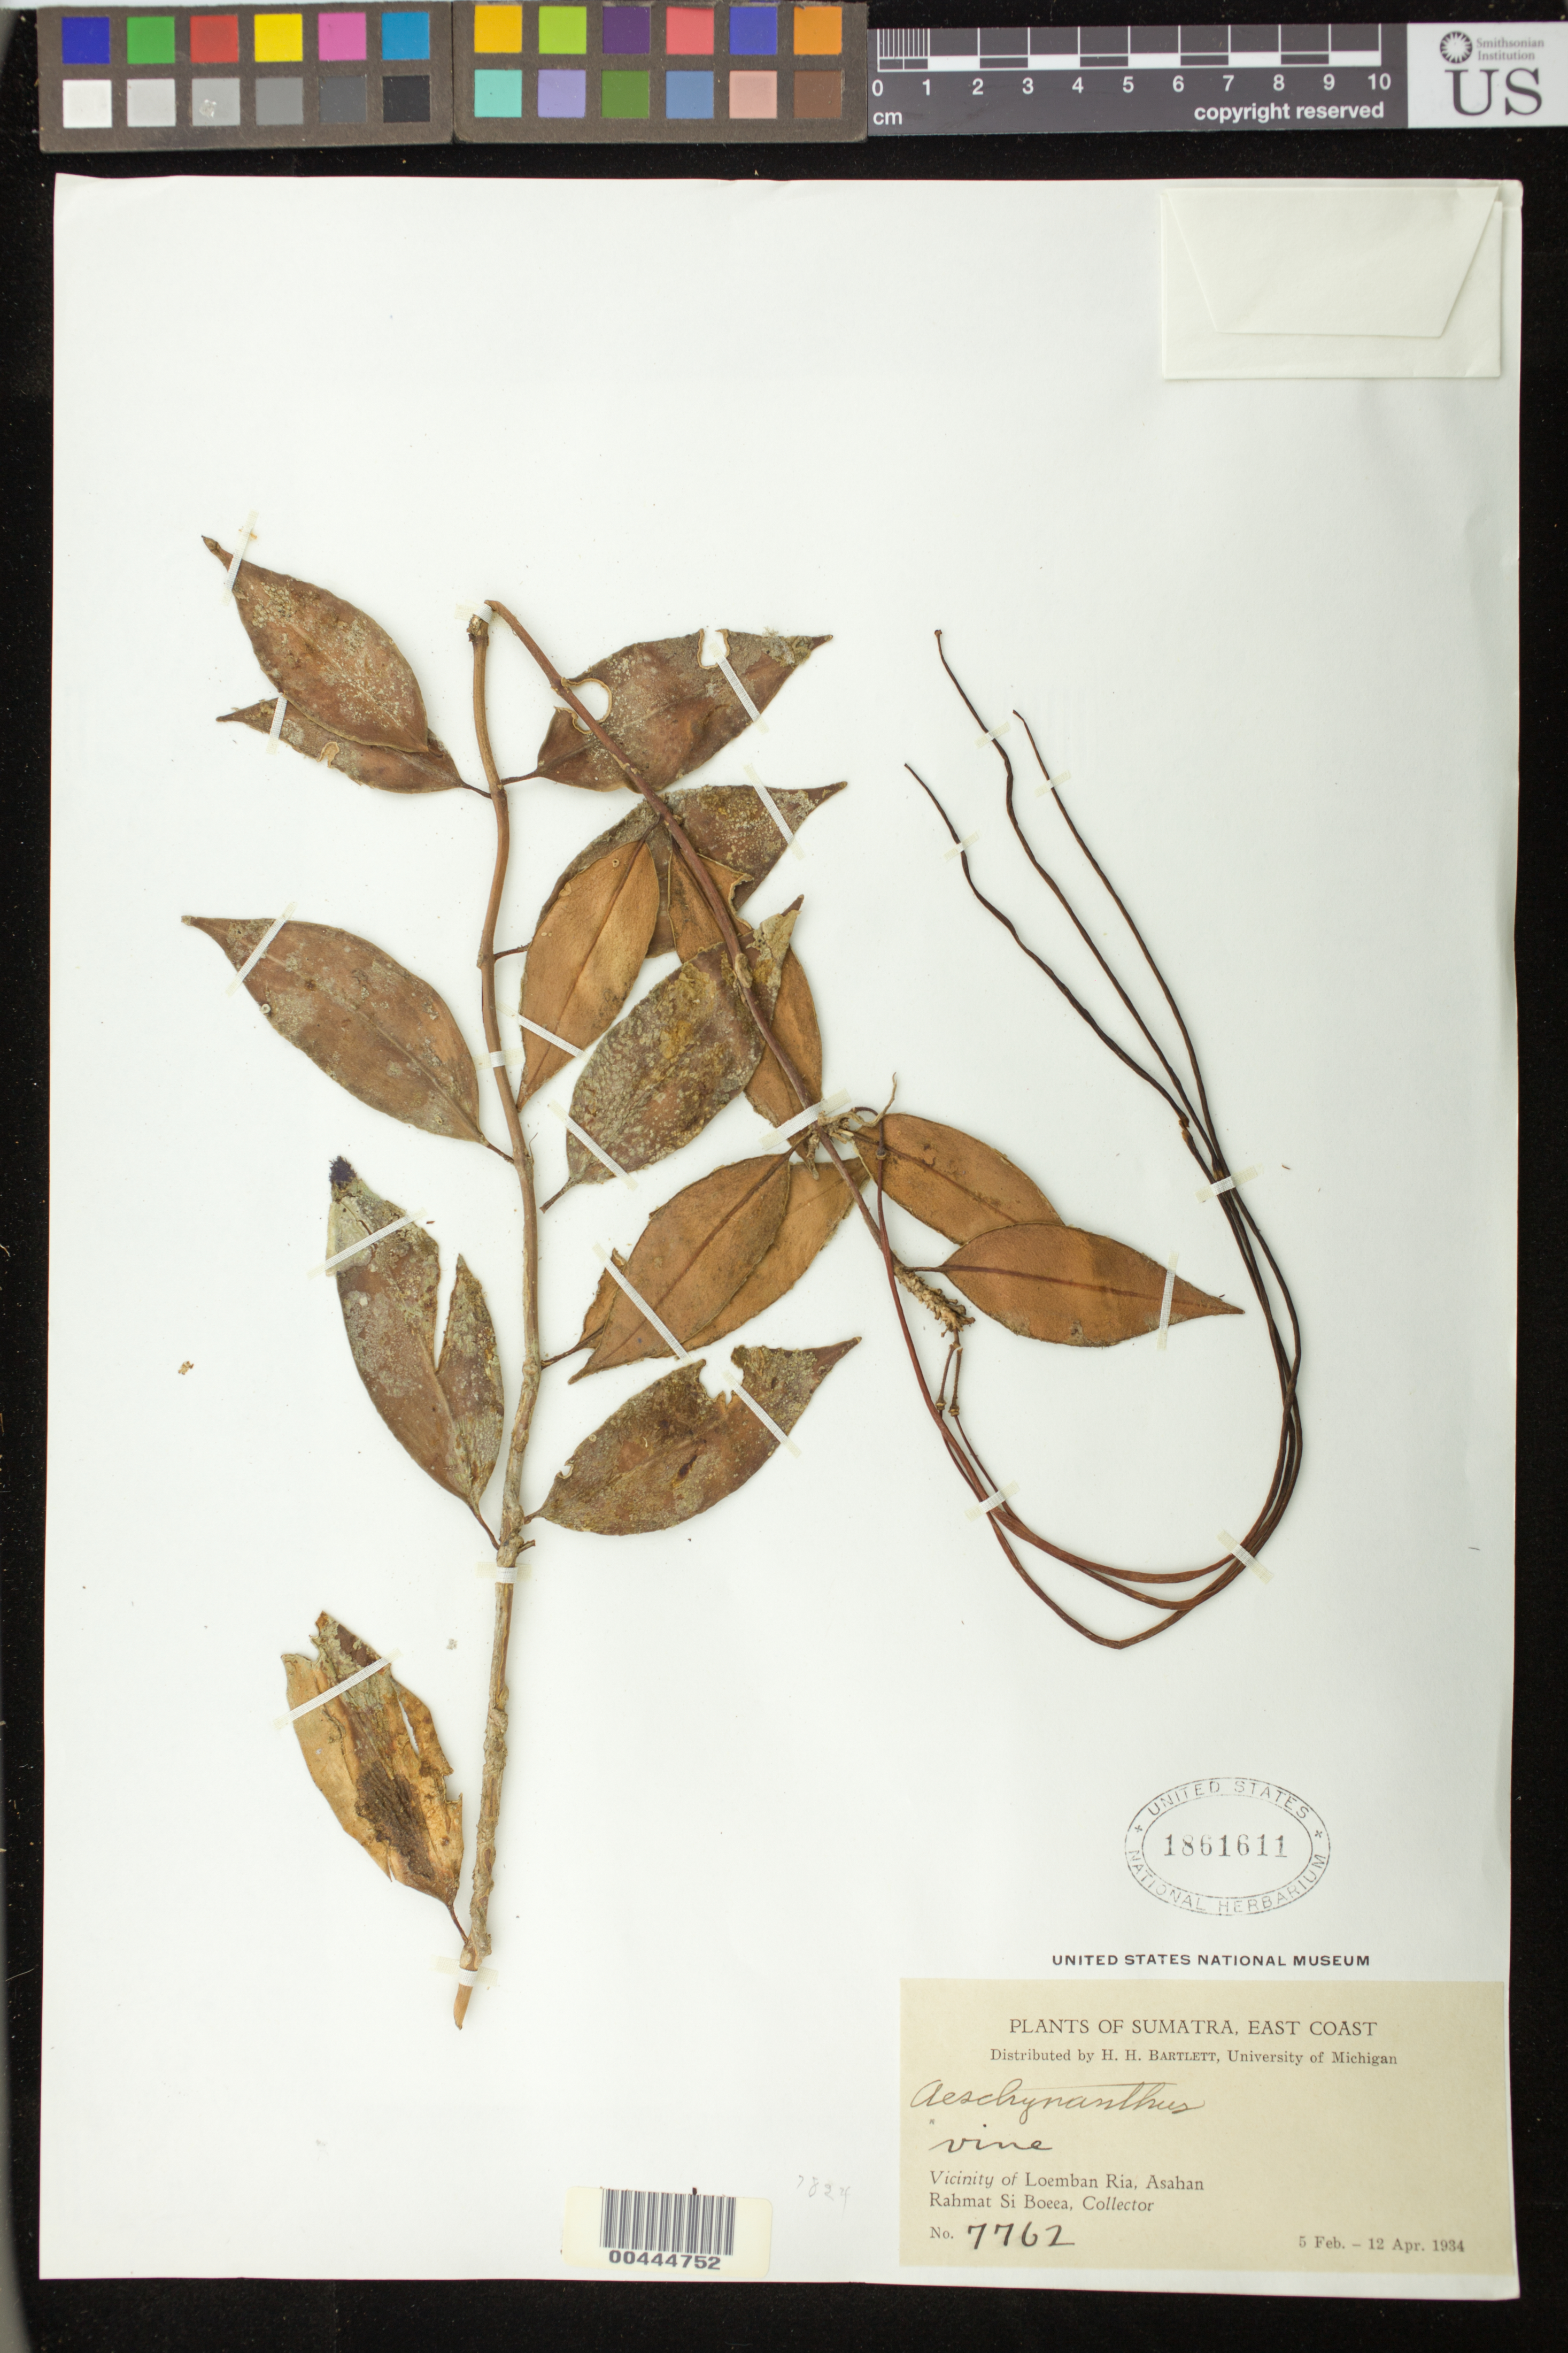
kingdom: Plantae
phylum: Tracheophyta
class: Magnoliopsida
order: Lamiales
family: Gesneriaceae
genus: Aeschynanthus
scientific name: Aeschynanthus sp.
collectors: H. H. Bartlett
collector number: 7762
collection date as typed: Feb-Apr 1934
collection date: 1934-02/1934-04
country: Indonesia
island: Sumatra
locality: Loemban ria, asahan rabmat si boeea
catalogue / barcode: US 1861611